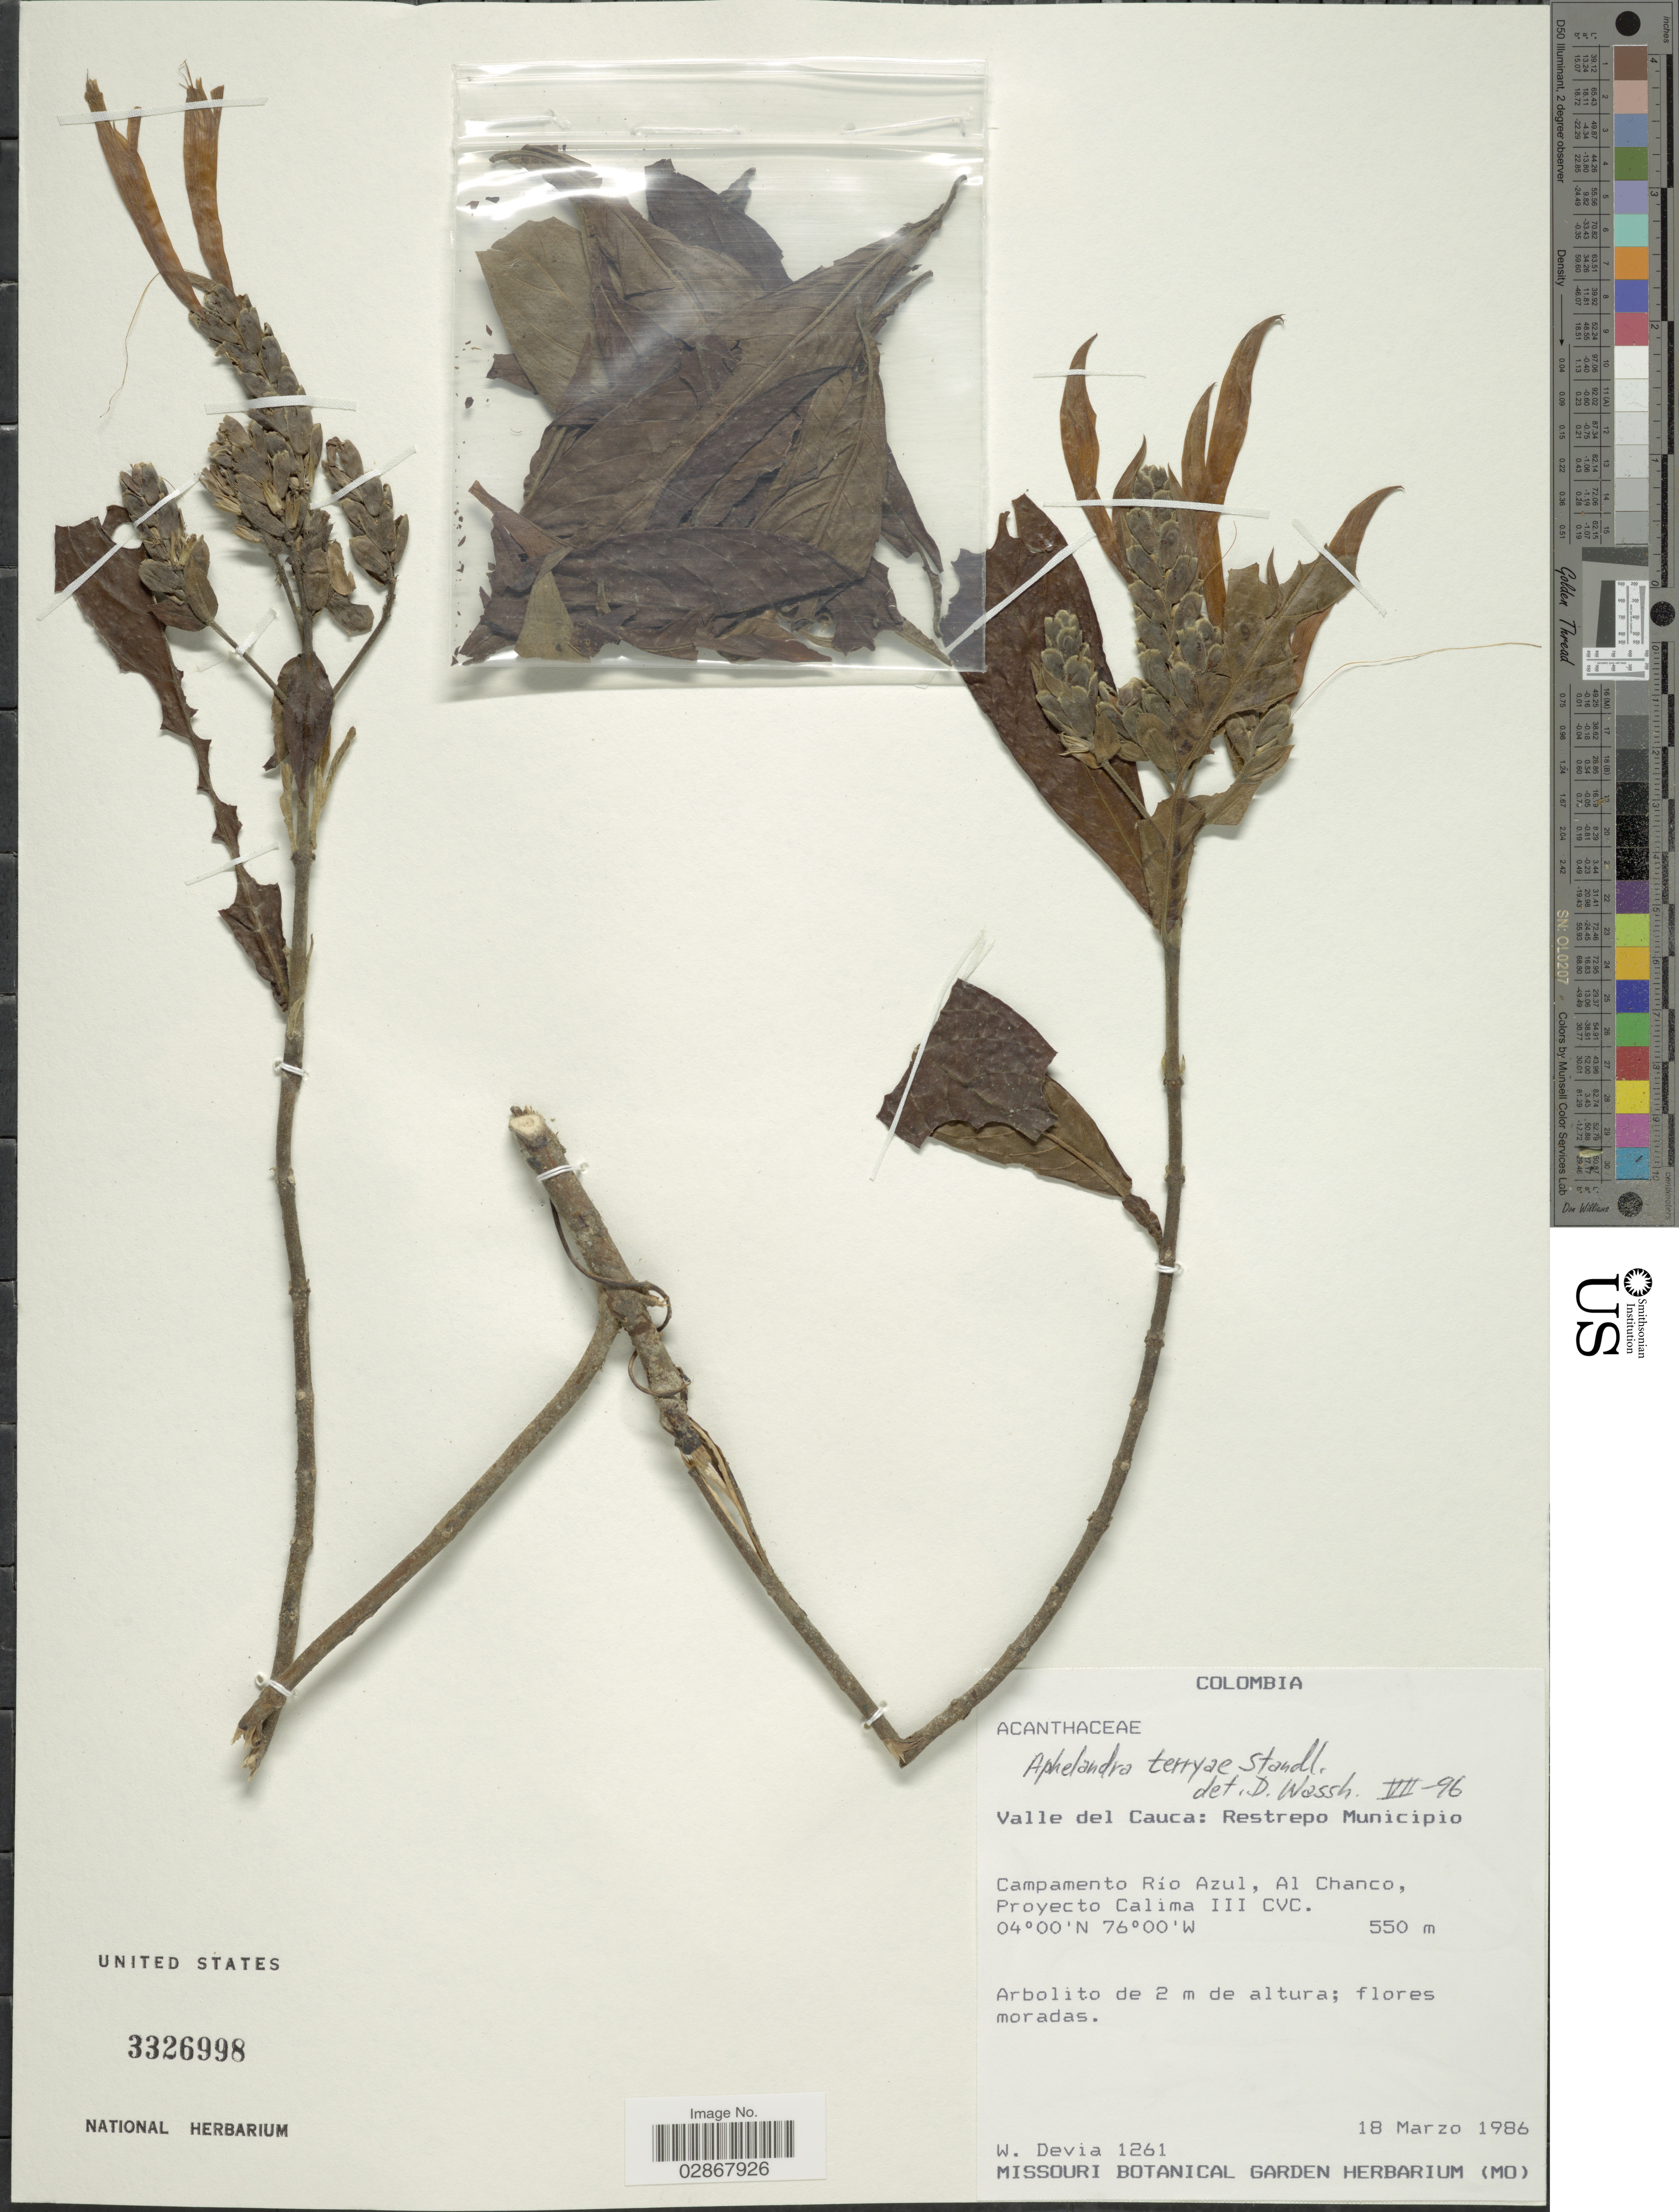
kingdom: Plantae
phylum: Tracheophyta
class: Magnoliopsida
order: Lamiales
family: Acanthaceae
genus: Aphelandra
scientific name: Aphelandra terryae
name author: Standl.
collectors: W. Devia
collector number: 1261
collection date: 1986-03-18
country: Colombia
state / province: Valle del Cauca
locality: Restrepo Municipio. Campamento Río Azul, Al Chanco, Proyecto Calima III CVC.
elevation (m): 550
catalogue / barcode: US 3326998